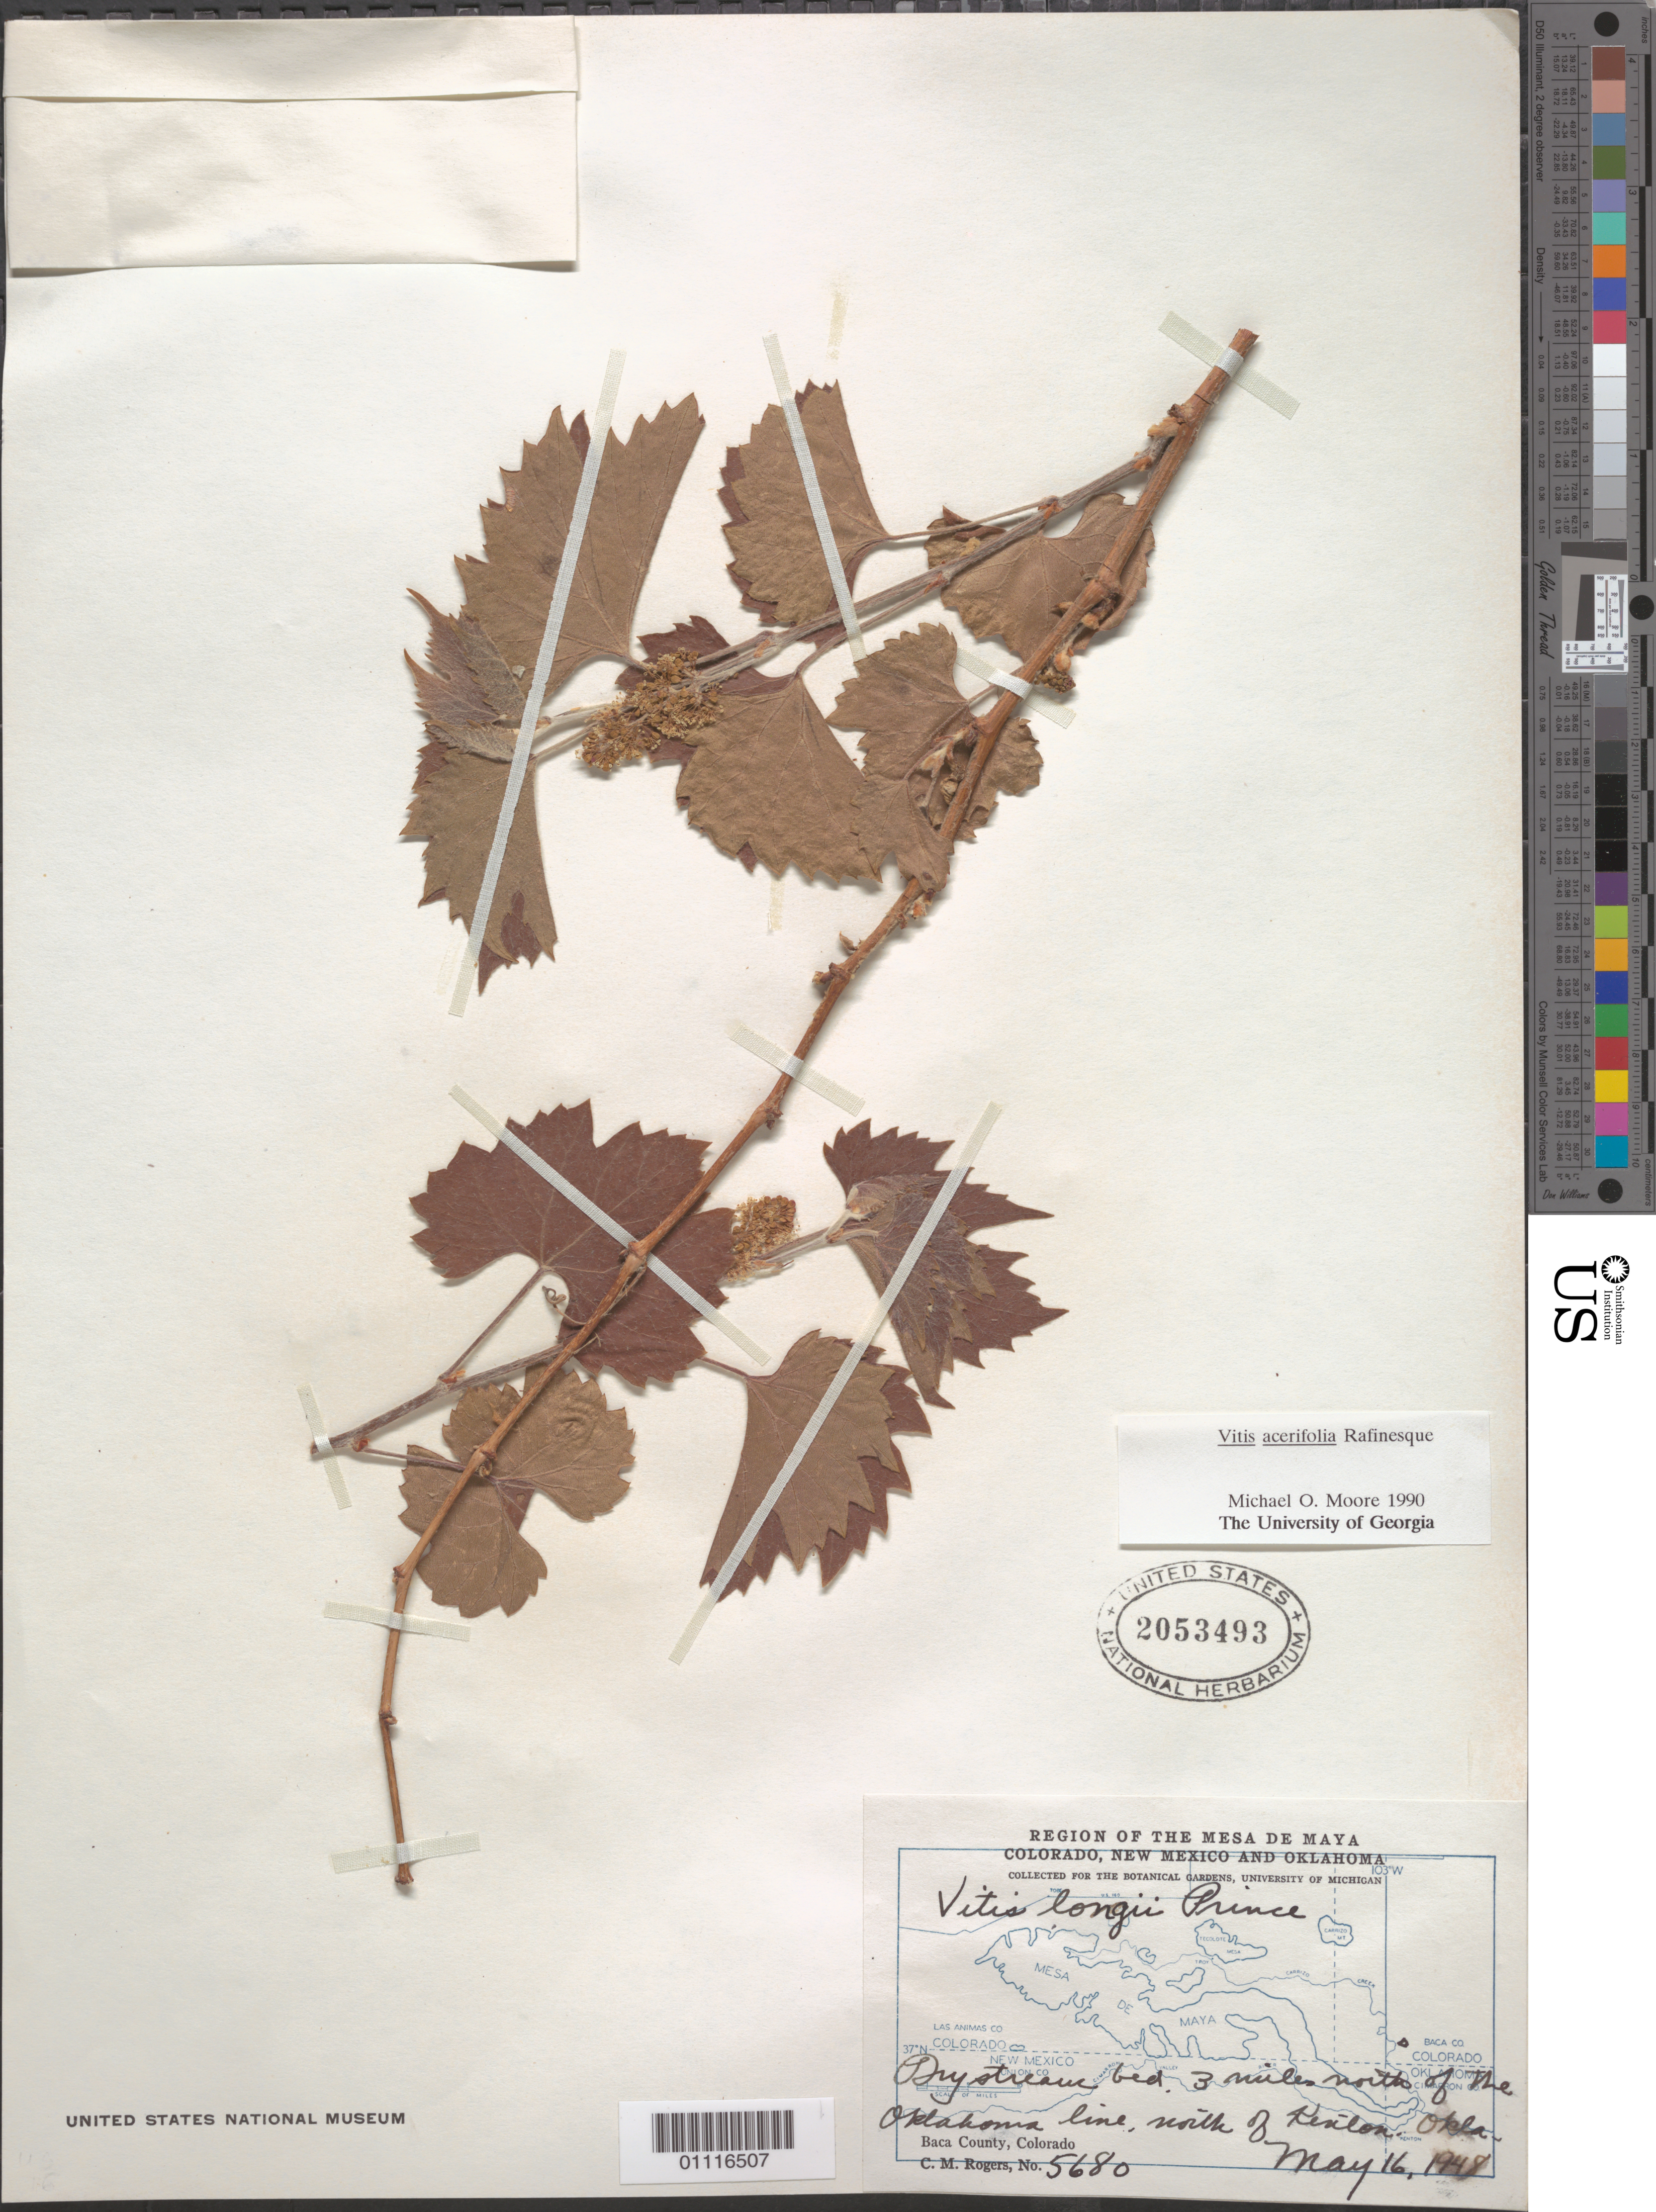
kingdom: Plantae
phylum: Tracheophyta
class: Magnoliopsida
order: Vitales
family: Vitaceae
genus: Vitis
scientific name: Vitis acerifolia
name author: Raf.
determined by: Moore, M. O.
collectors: C. M. Rogers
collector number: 5680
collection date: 1948-05-16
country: United States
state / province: Colorado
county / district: Baca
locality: Dry stream bed, 3 miles north of the Oklahoma line, north of Kenton, Okla.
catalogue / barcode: US 2053493